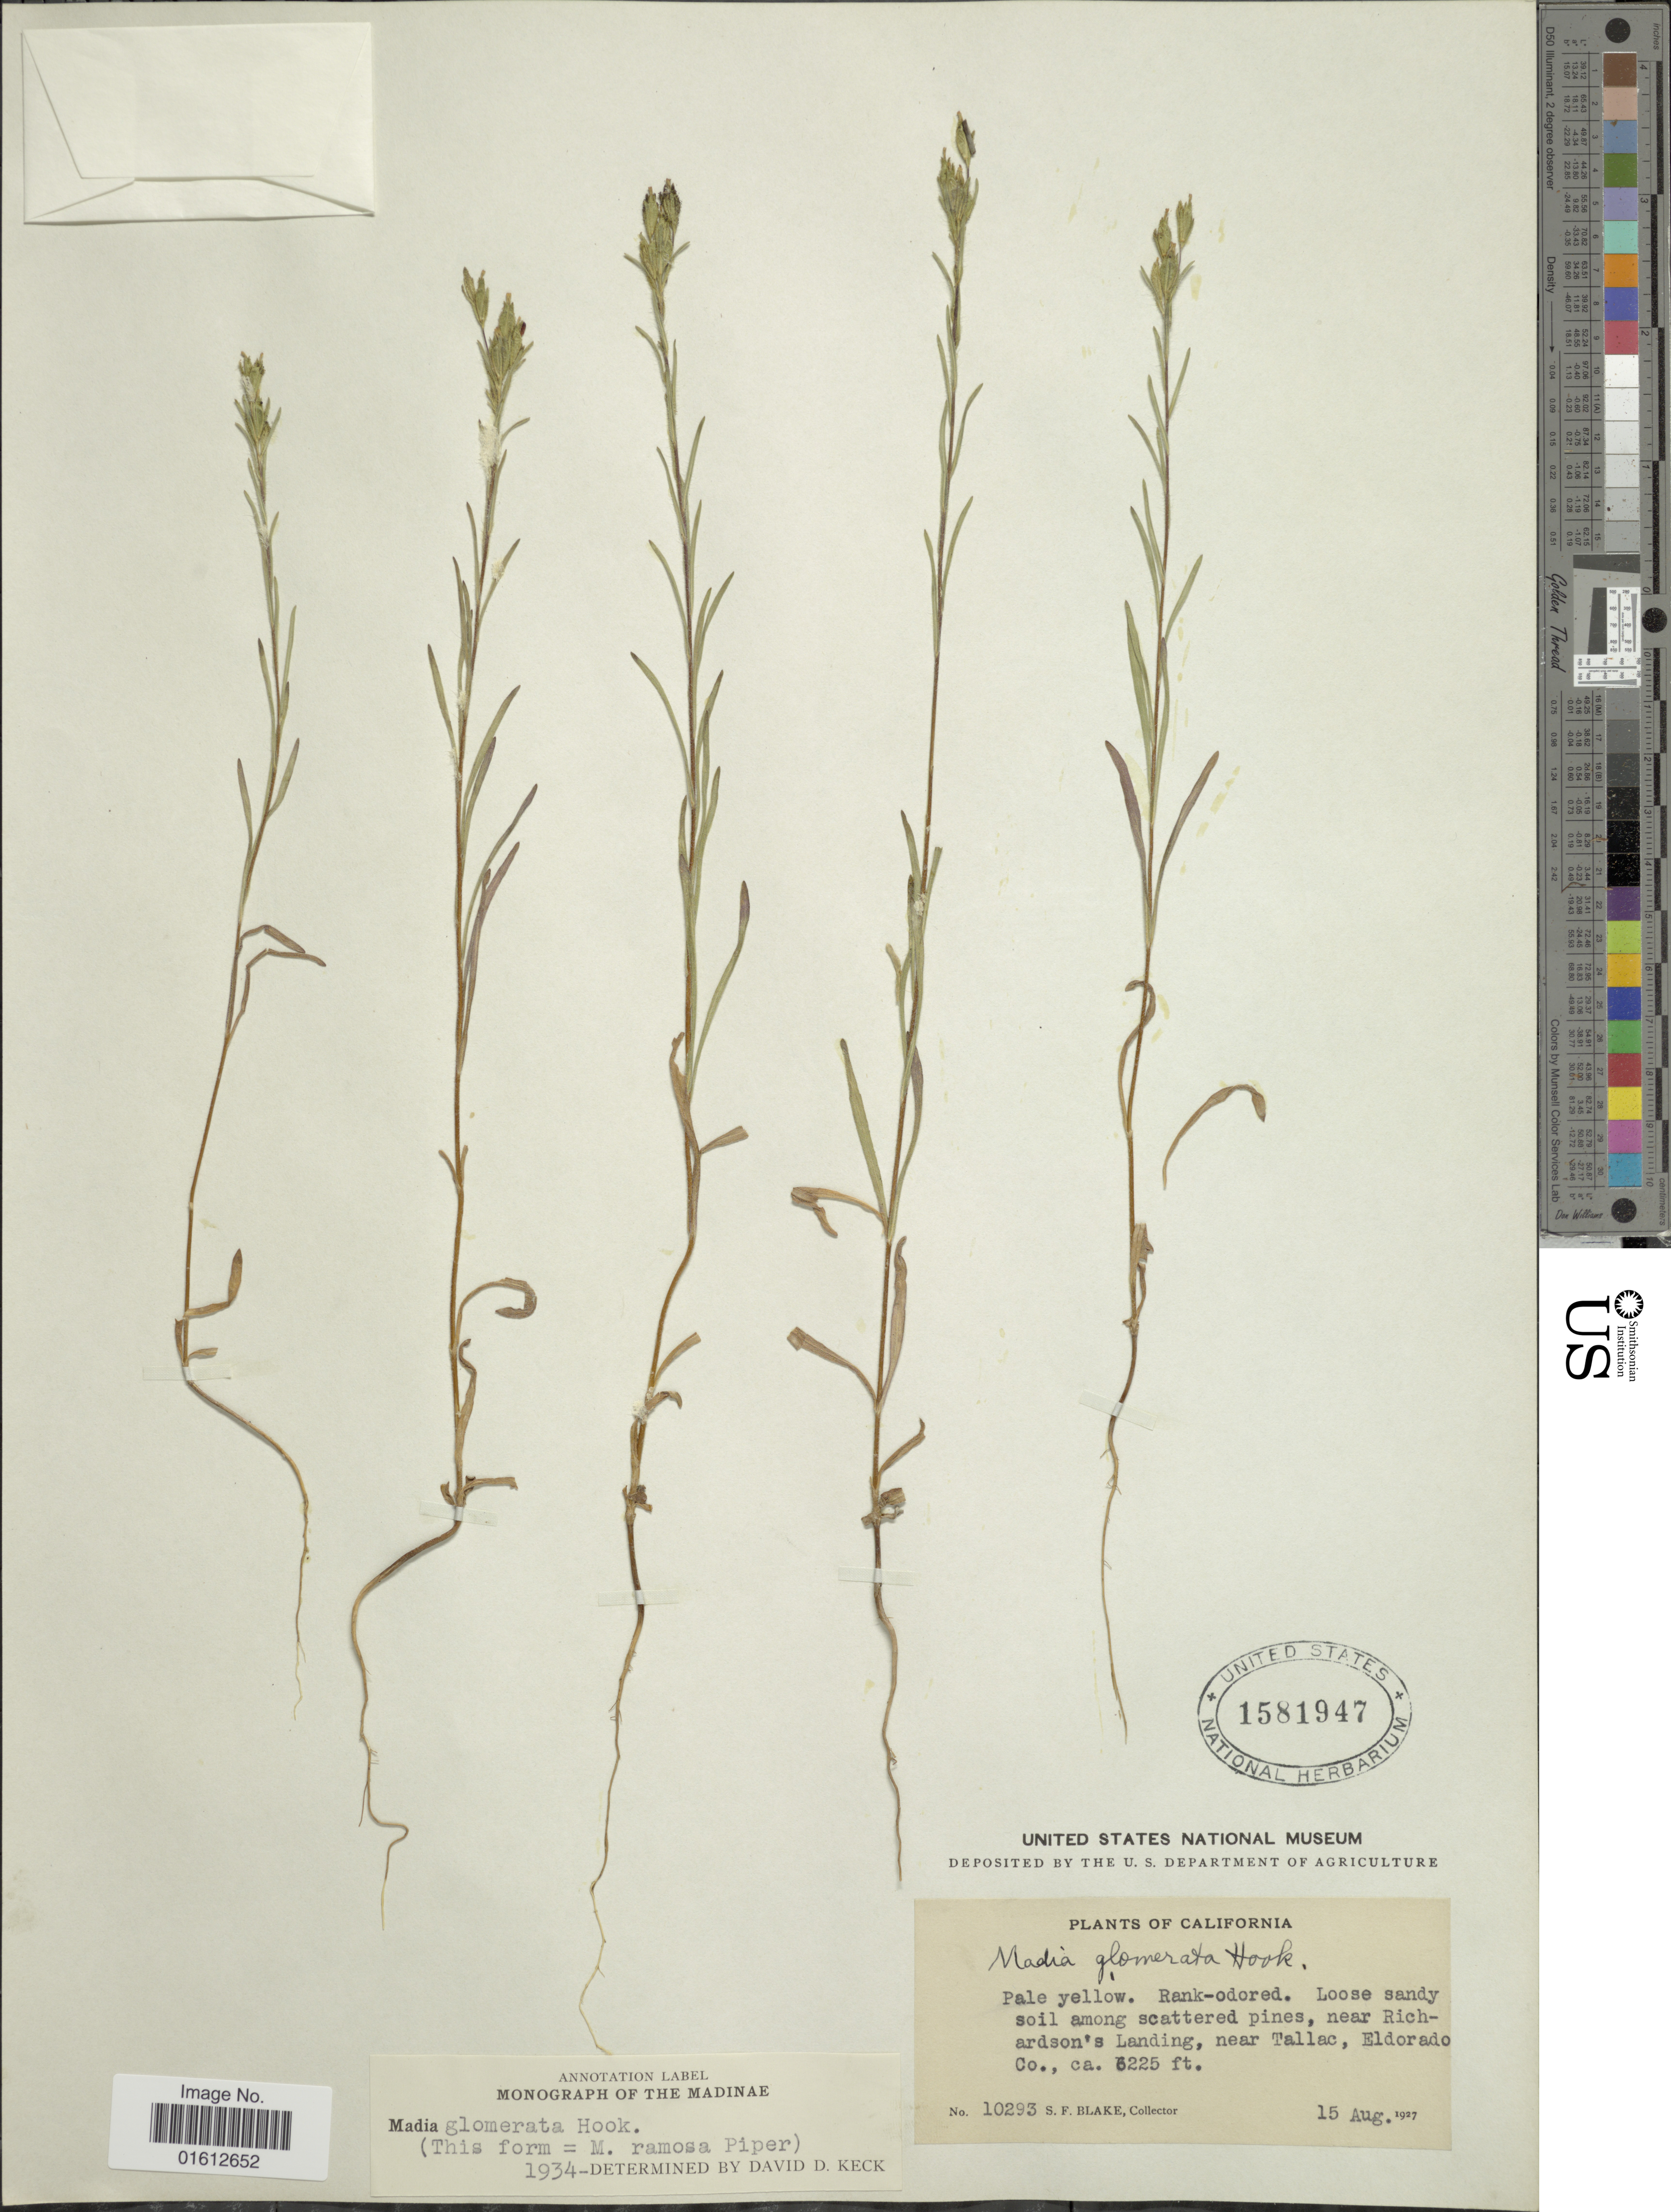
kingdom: Plantae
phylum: Tracheophyta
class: Magnoliopsida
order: Asterales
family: Asteraceae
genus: Madia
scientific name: Madia glomerata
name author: Hook.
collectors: S. Blake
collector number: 10293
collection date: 1927-08-15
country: United States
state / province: California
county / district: El Dorado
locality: Near Richardson's Landing, near Tallac, Eldorado Co.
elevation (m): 1897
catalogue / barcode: US 1581947